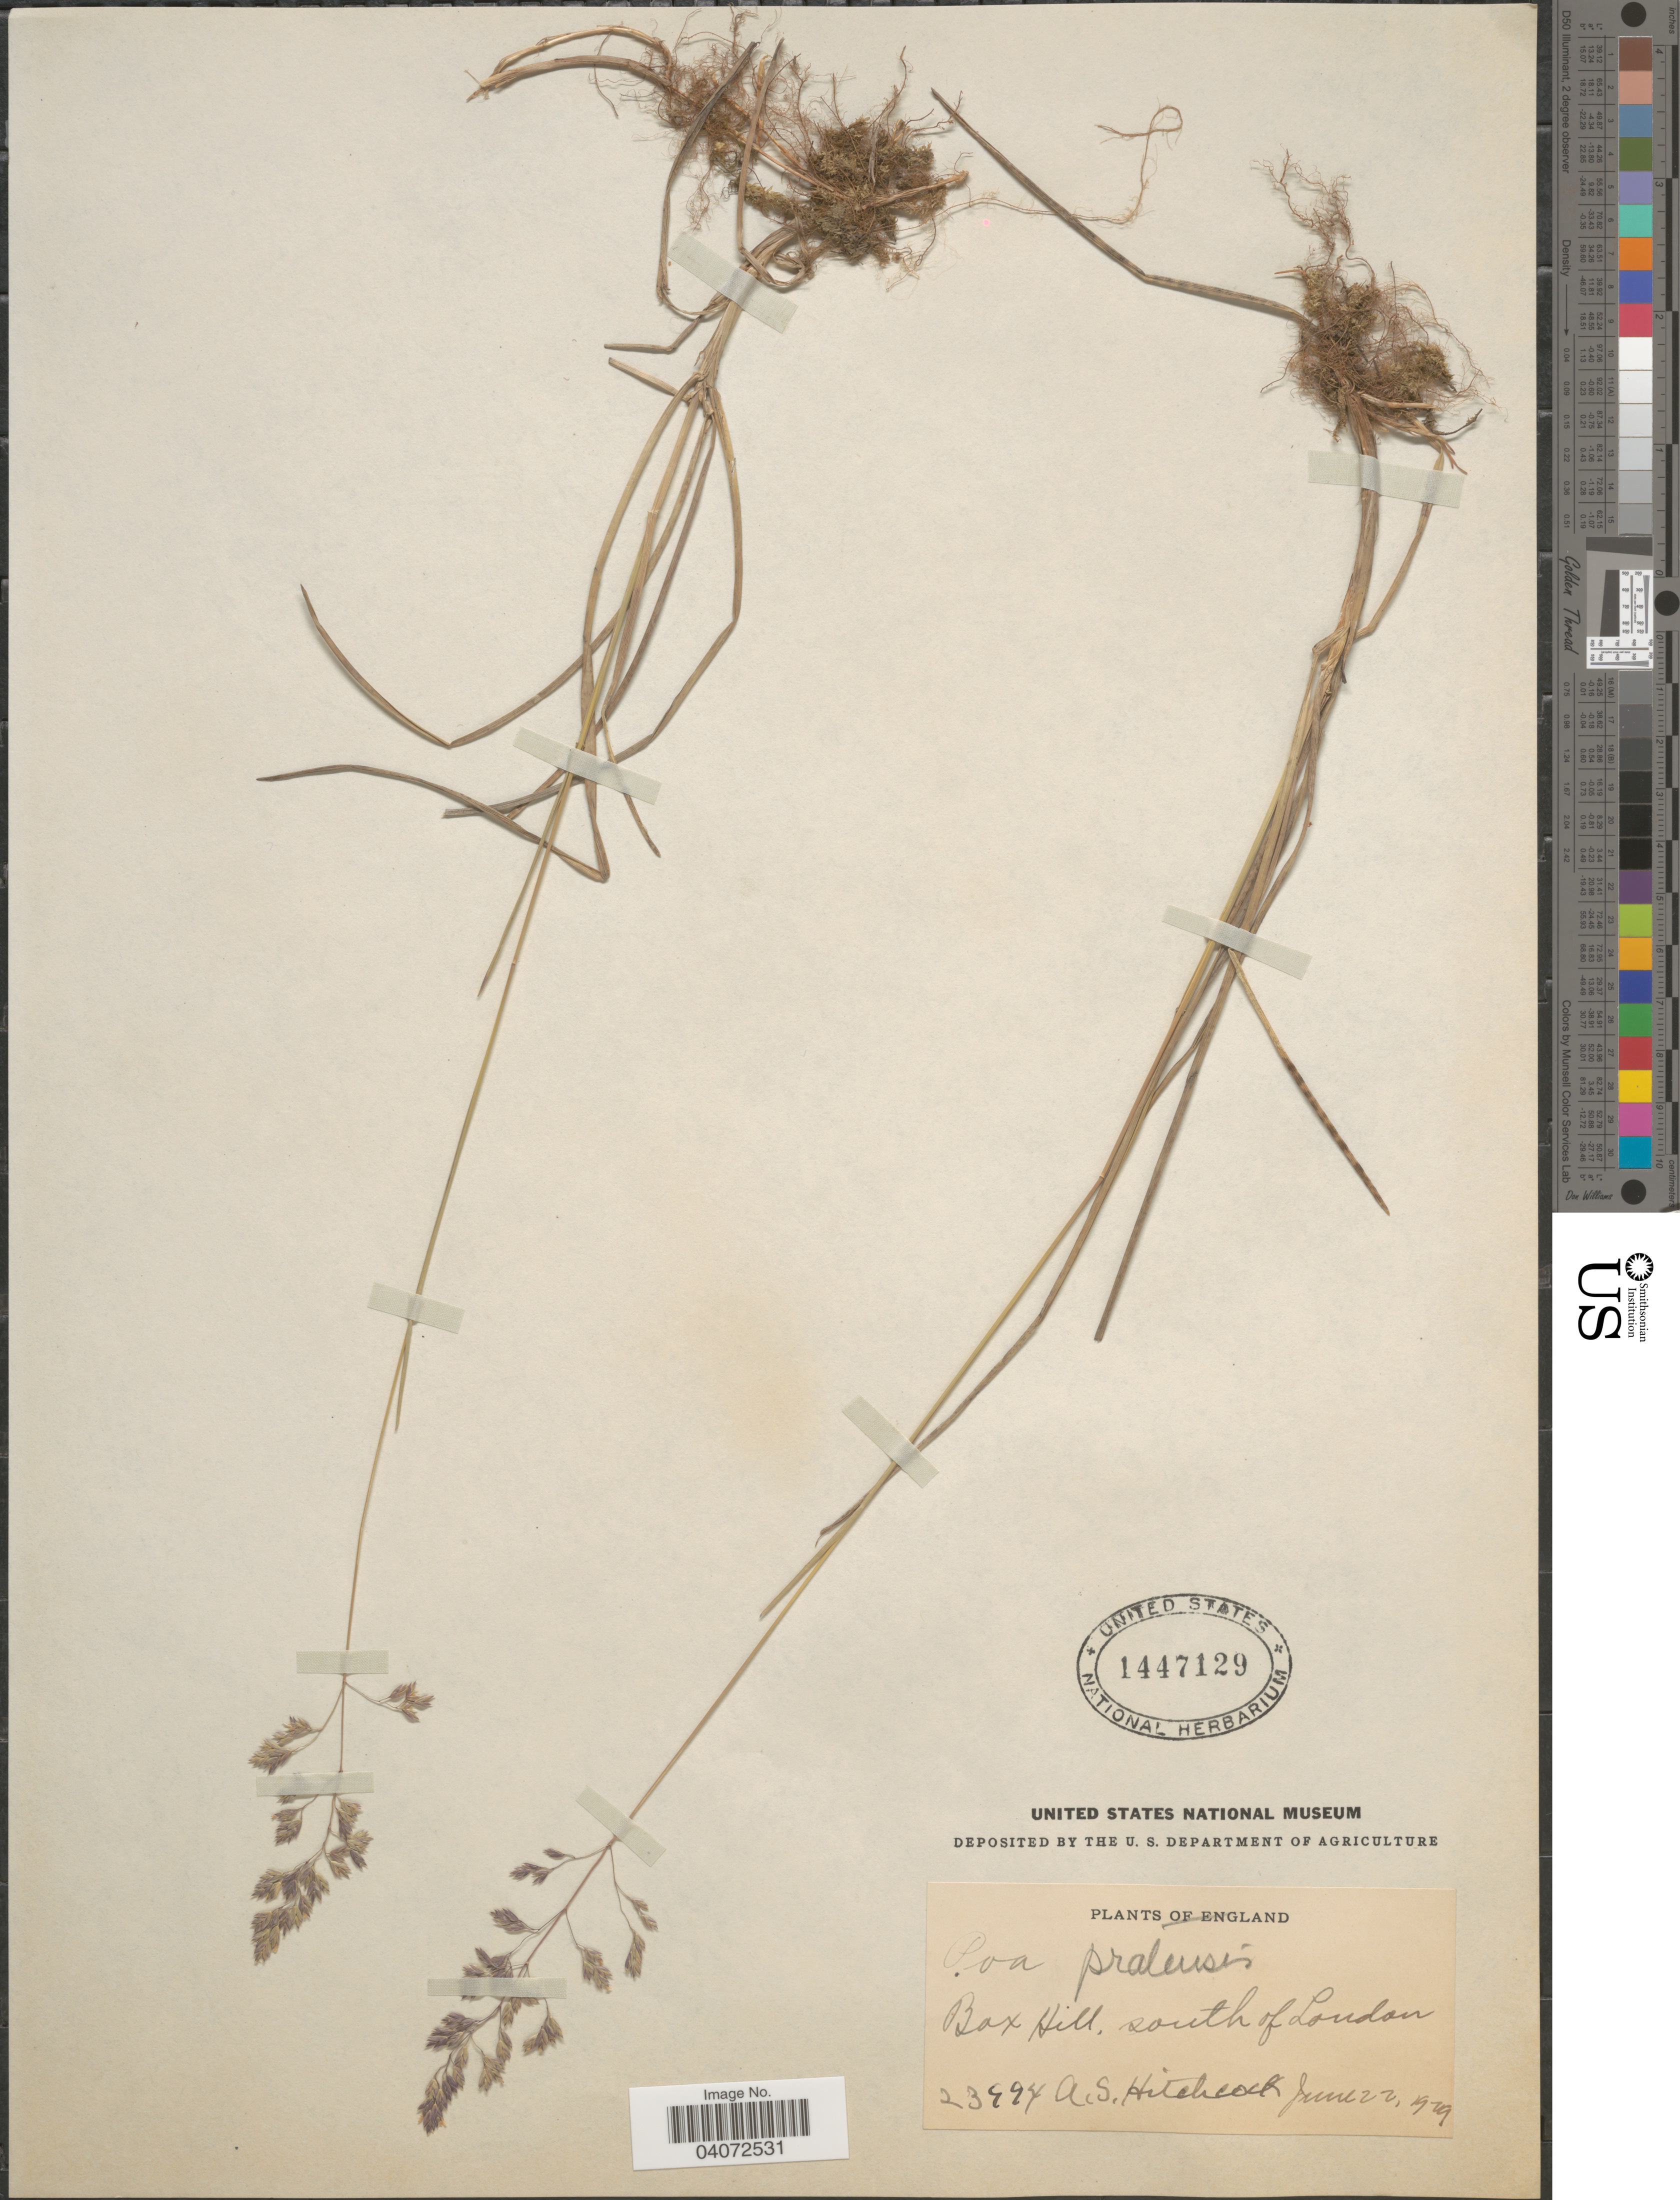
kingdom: Plantae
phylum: Tracheophyta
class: Liliopsida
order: Poales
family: Poaceae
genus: Poa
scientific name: Poa pratensis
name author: L.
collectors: A. S. Hitchcock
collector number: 23994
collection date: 1929-06-22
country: United Kingdom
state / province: England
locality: Box Hill, south of London.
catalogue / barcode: US 1447129